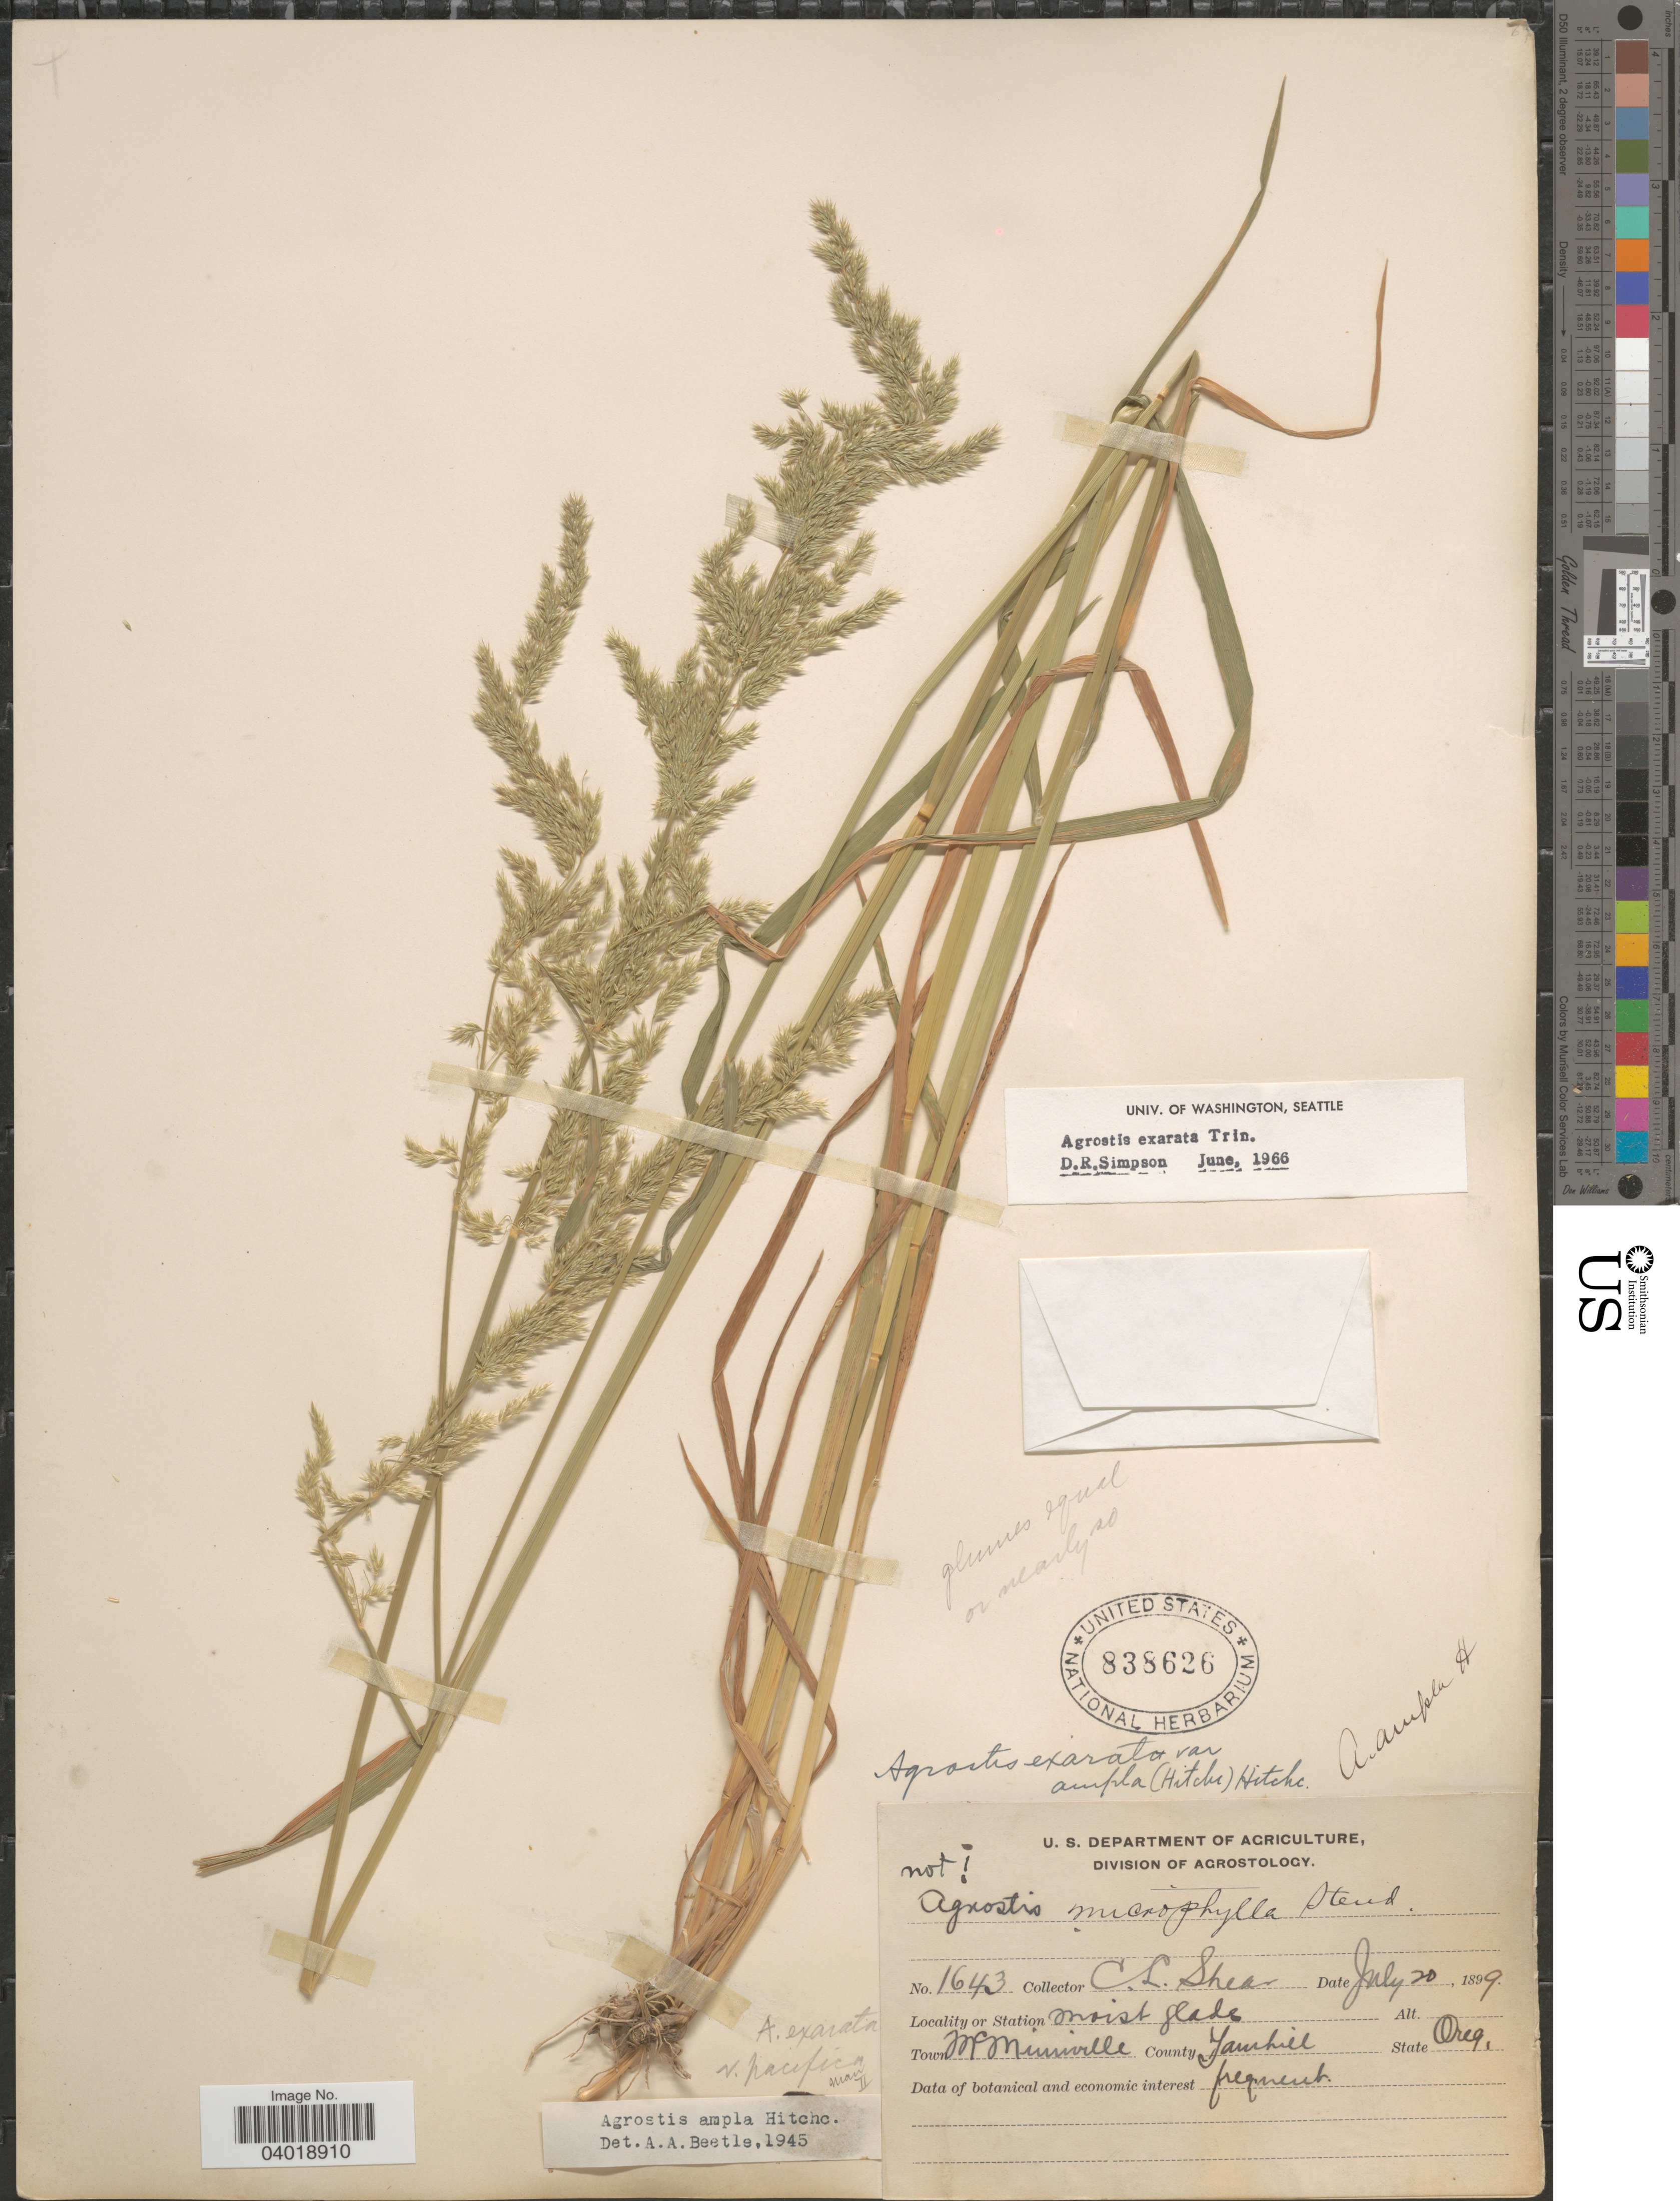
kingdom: Plantae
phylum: Tracheophyta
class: Liliopsida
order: Poales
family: Poaceae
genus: Agrostis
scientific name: Agrostis exarata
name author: Trin.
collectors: C. L. Shear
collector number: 1643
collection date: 1899-07-20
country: United States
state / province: Oregon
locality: Town McMinnville. County Yamhill.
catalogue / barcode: US 838626